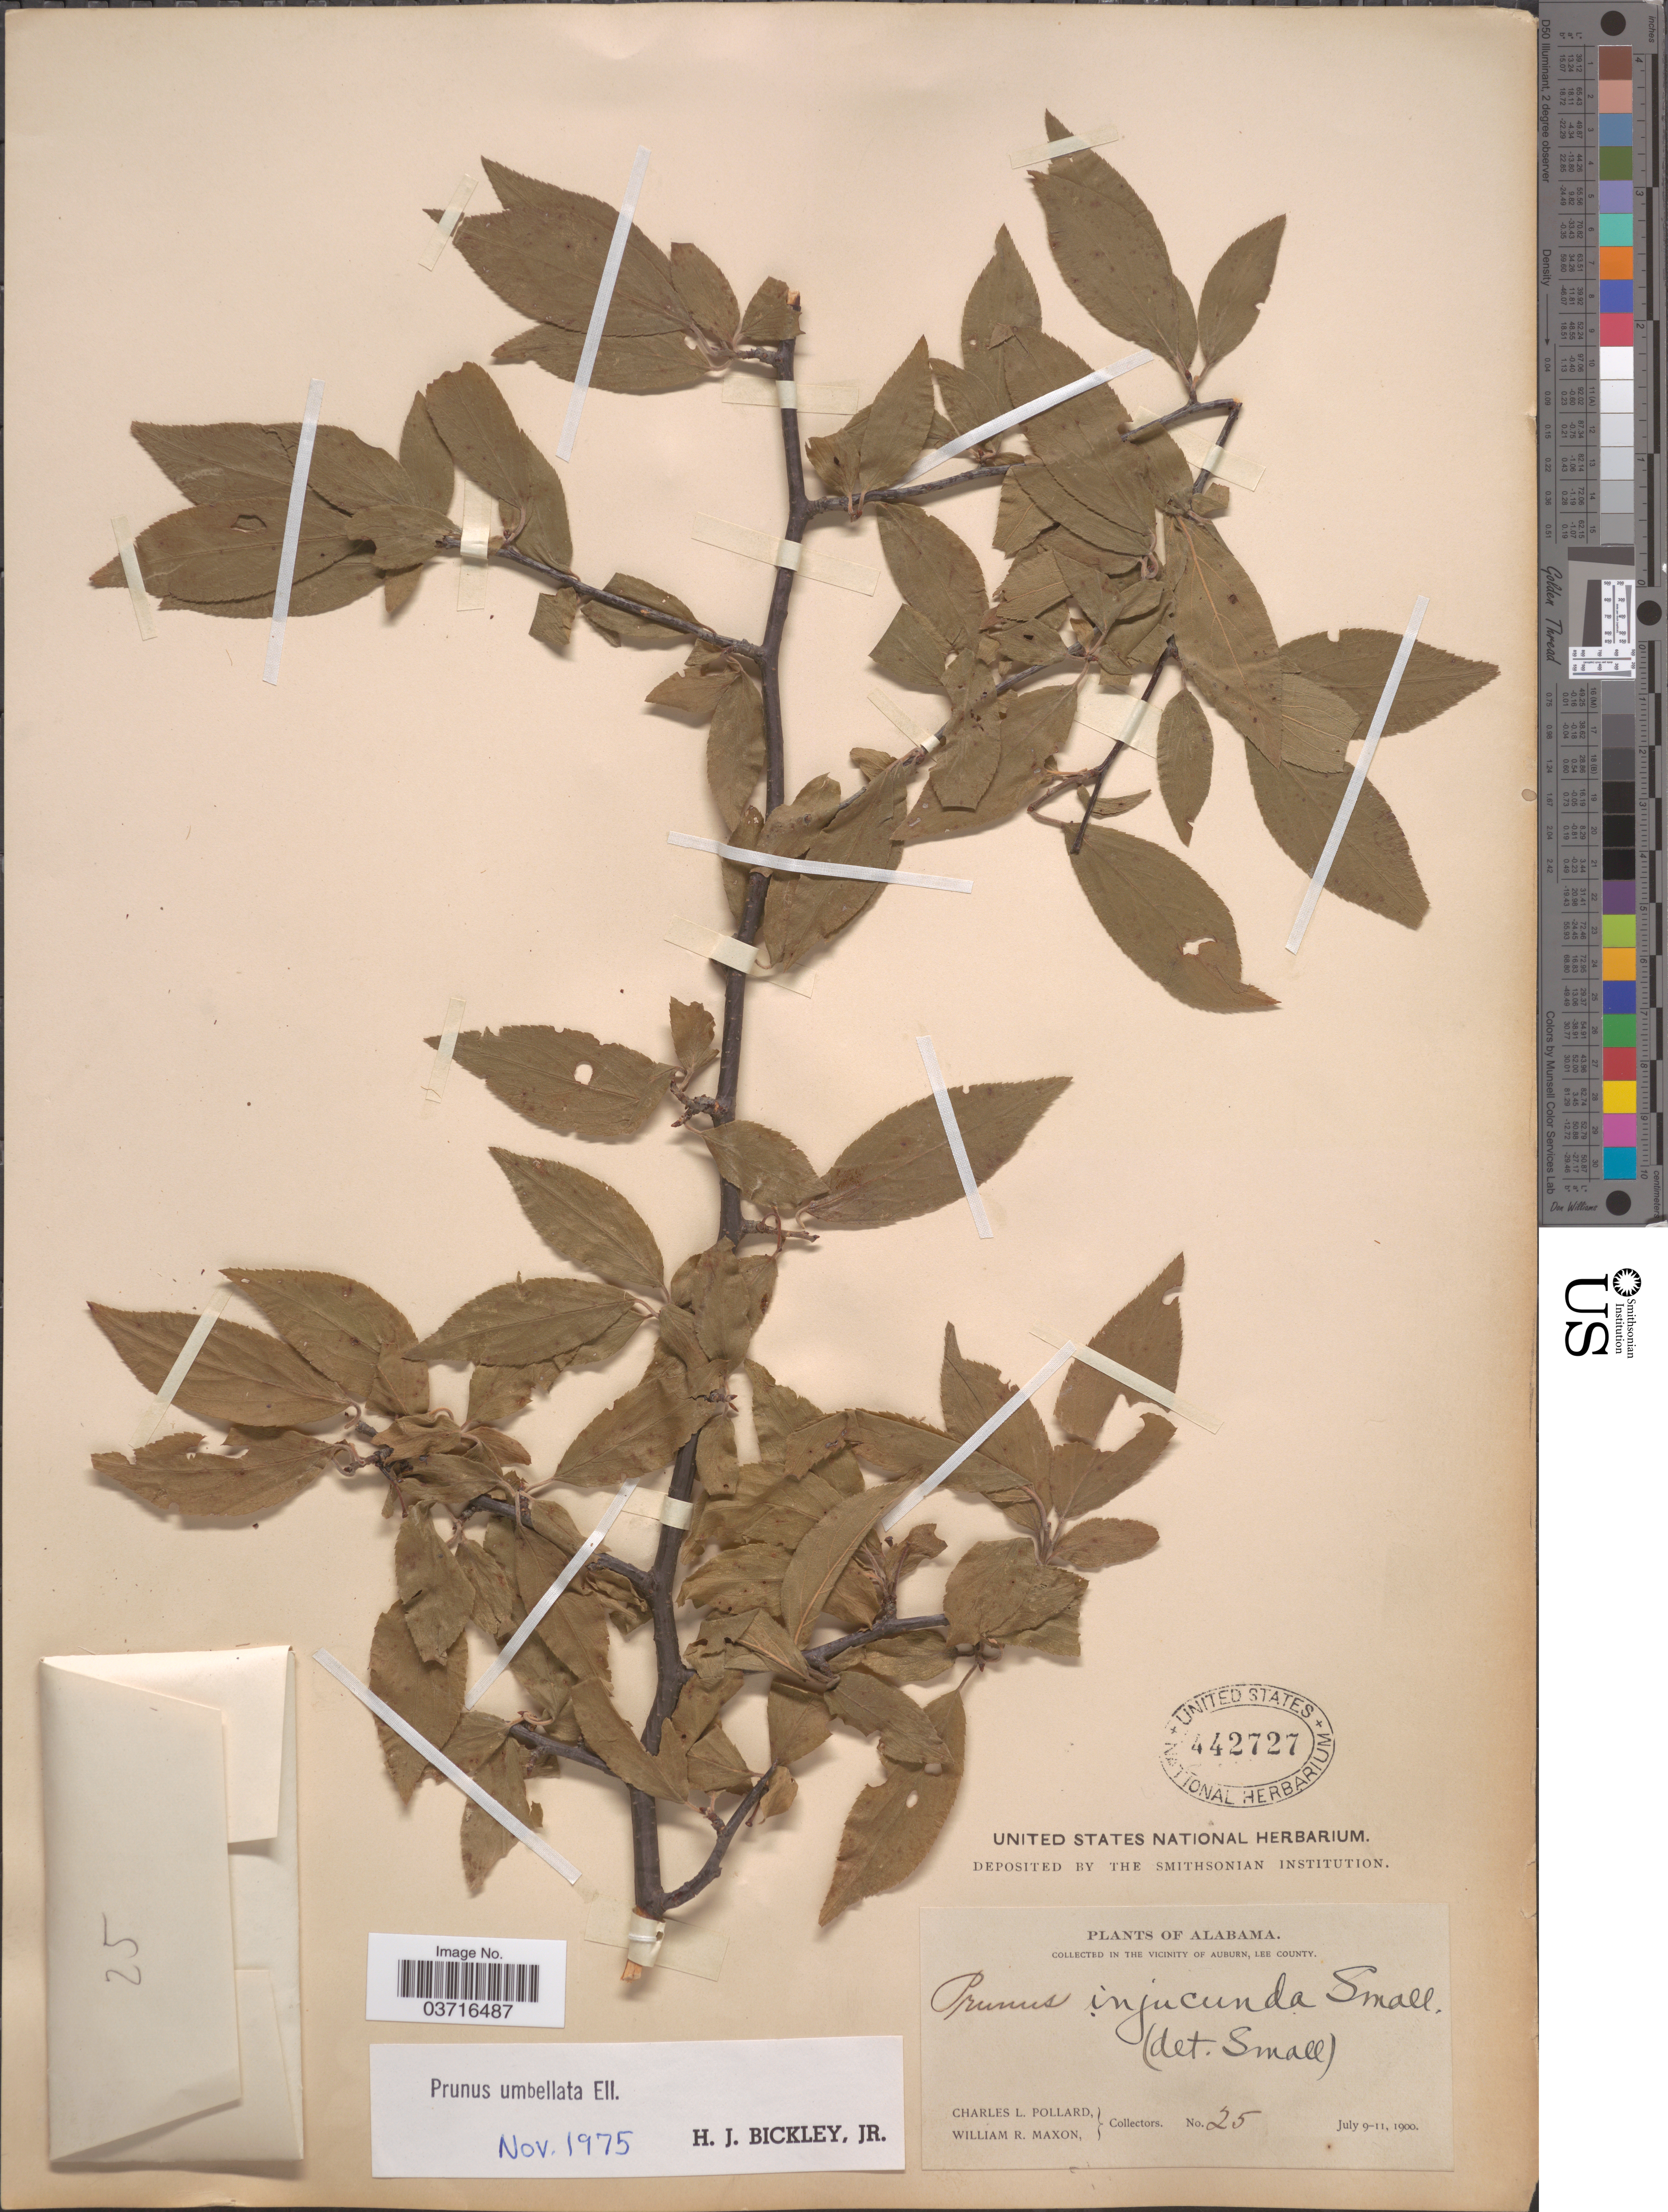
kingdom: Plantae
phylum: Tracheophyta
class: Magnoliopsida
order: Rosales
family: Rosaceae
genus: Prunus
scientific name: Prunus umbellata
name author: Elliott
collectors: C. L. Pollard & W. R. Maxon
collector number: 25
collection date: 1900-07-09/1900-07-11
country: United States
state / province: Alabama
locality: In the vicinity of Auburn, Lee County.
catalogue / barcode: US 442727